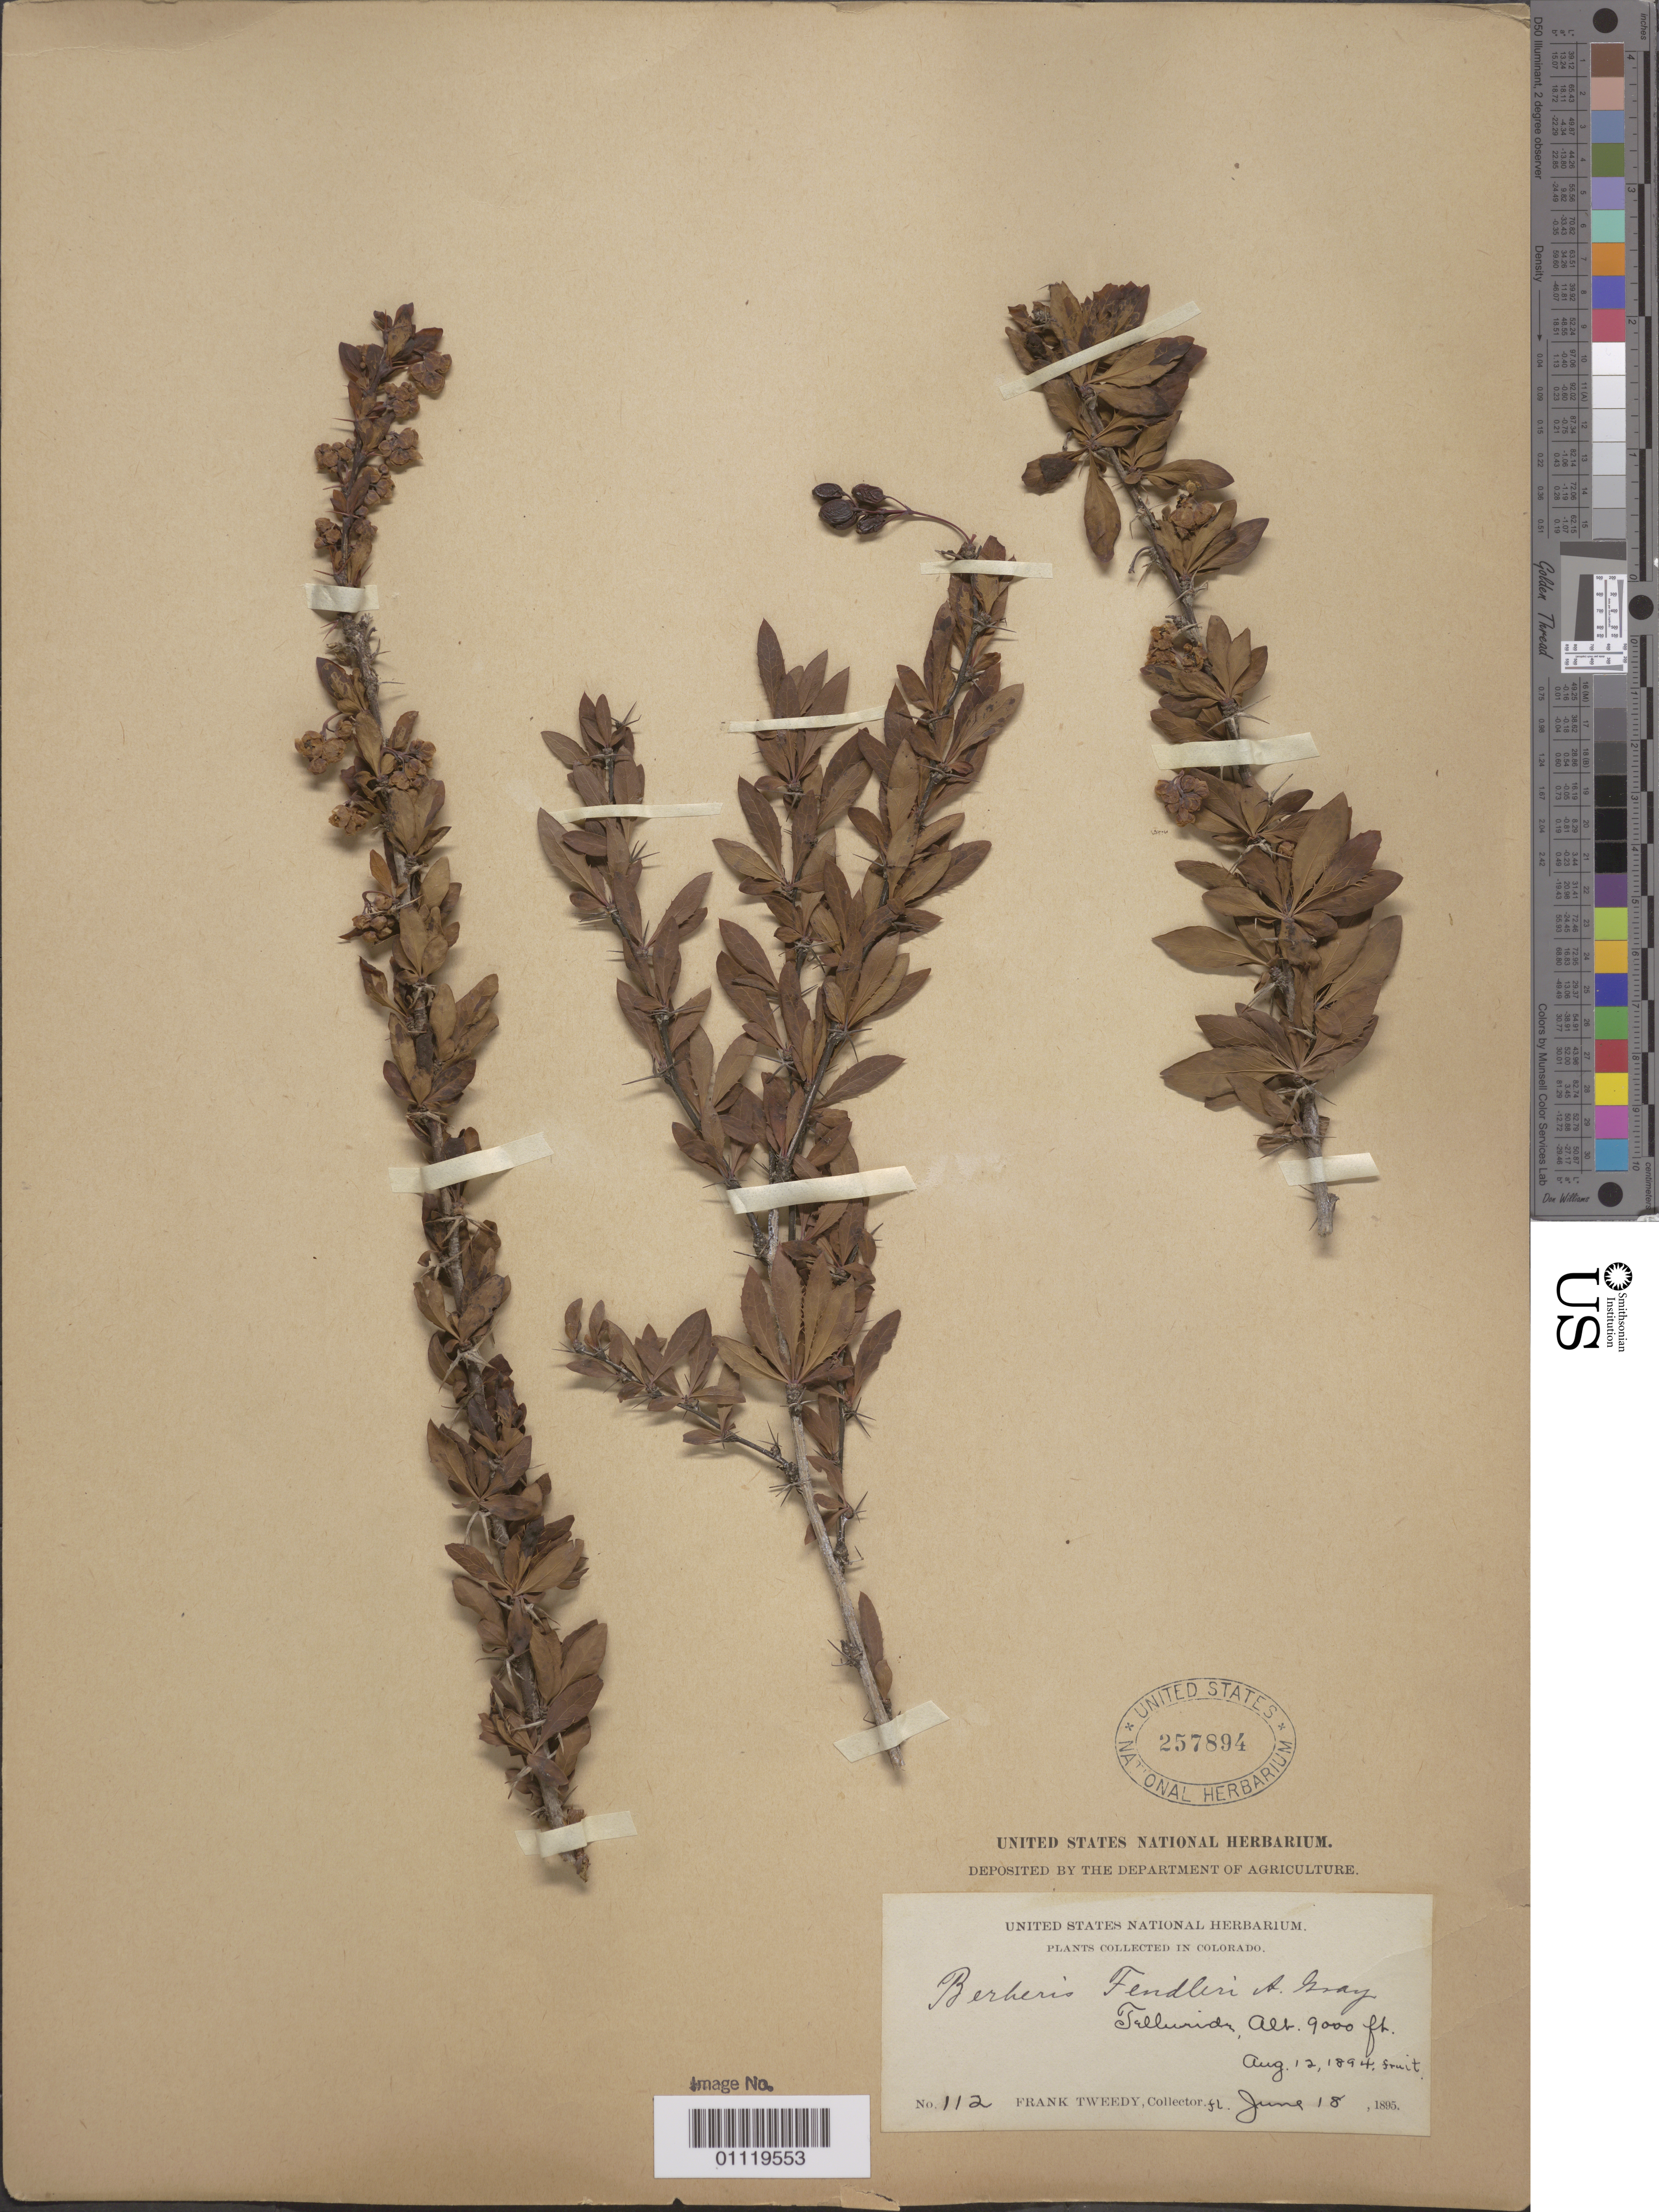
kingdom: Plantae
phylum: Tracheophyta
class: Magnoliopsida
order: Ranunculales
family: Berberidaceae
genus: Berberis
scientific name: Berberis fendleri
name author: A. Gray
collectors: F. Tweedy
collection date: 1894-08-12,1895-06-18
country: United States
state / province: Colorado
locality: Telluride city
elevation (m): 2743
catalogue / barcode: US 257894